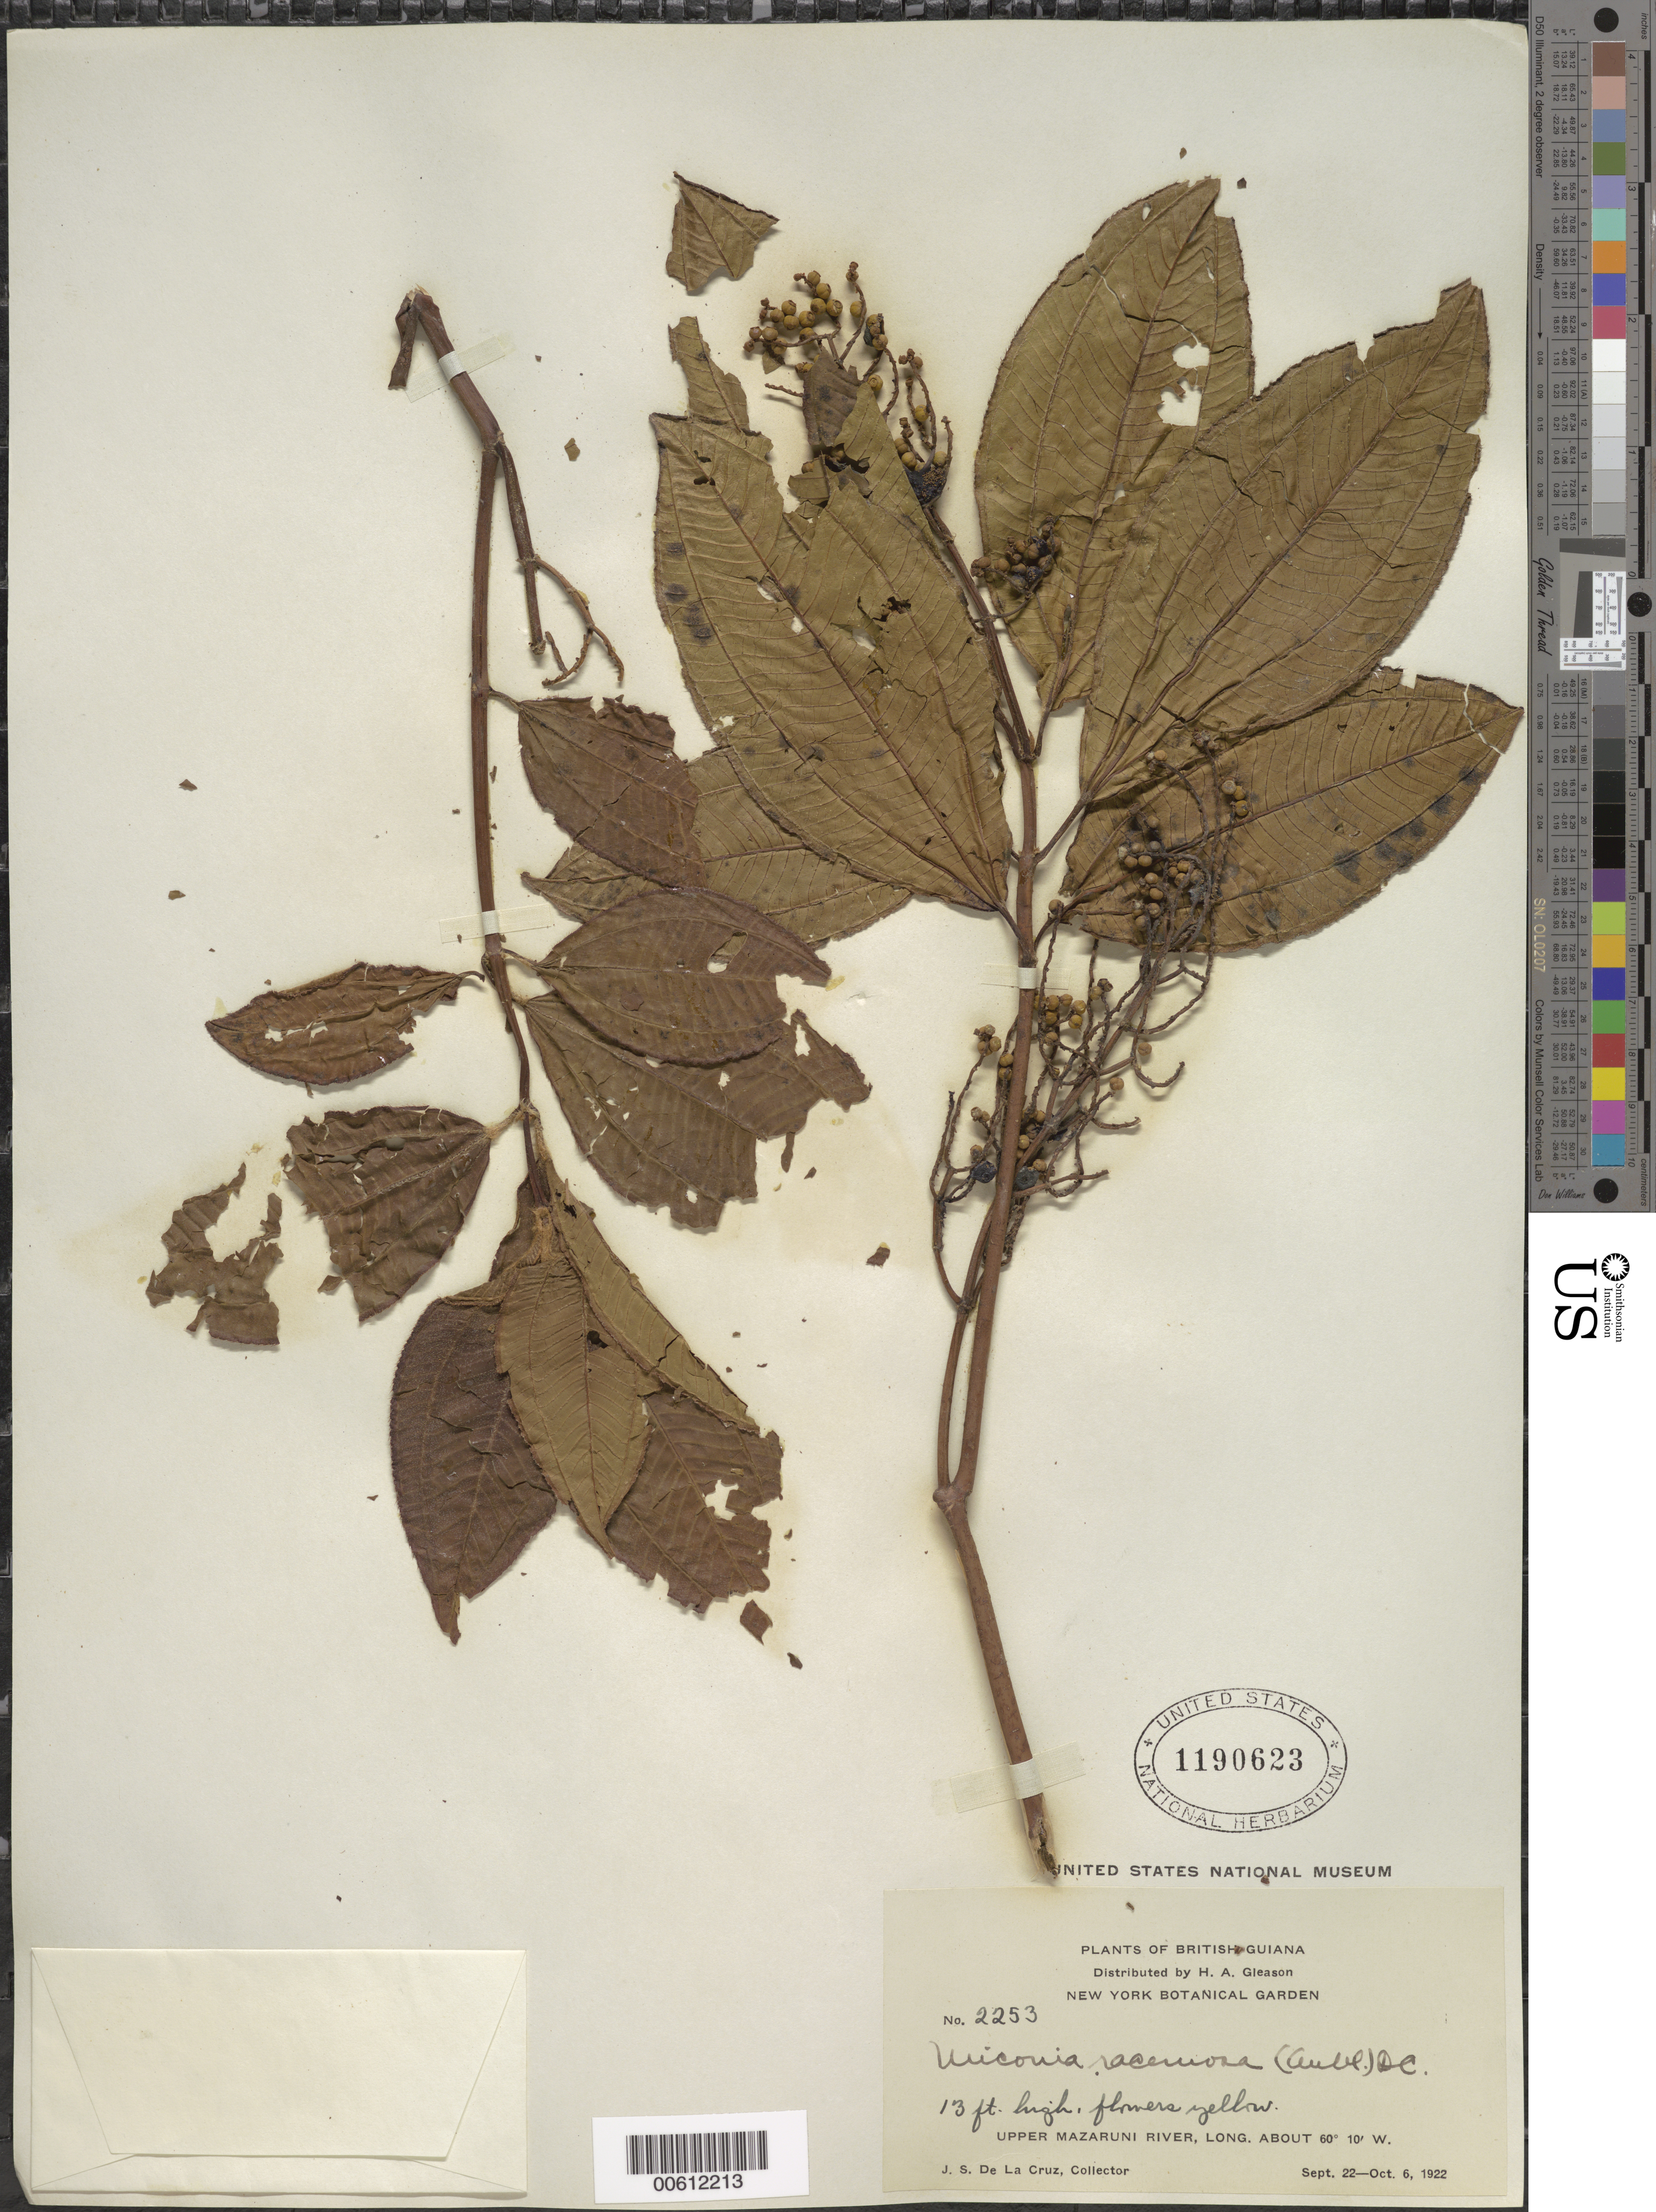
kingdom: Plantae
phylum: Tracheophyta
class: Magnoliopsida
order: Myrtales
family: Melastomataceae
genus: Miconia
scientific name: Miconia racemosa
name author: (Aubl.) DC.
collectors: J. S. de la Cruz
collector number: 2253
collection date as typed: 22-Sep-22 to 6-Oct-22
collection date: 1922-09-22/1922-10-06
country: Guyana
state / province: Cuyuni-Mazaruni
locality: Upper Mazaruni R.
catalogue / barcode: US 1190623